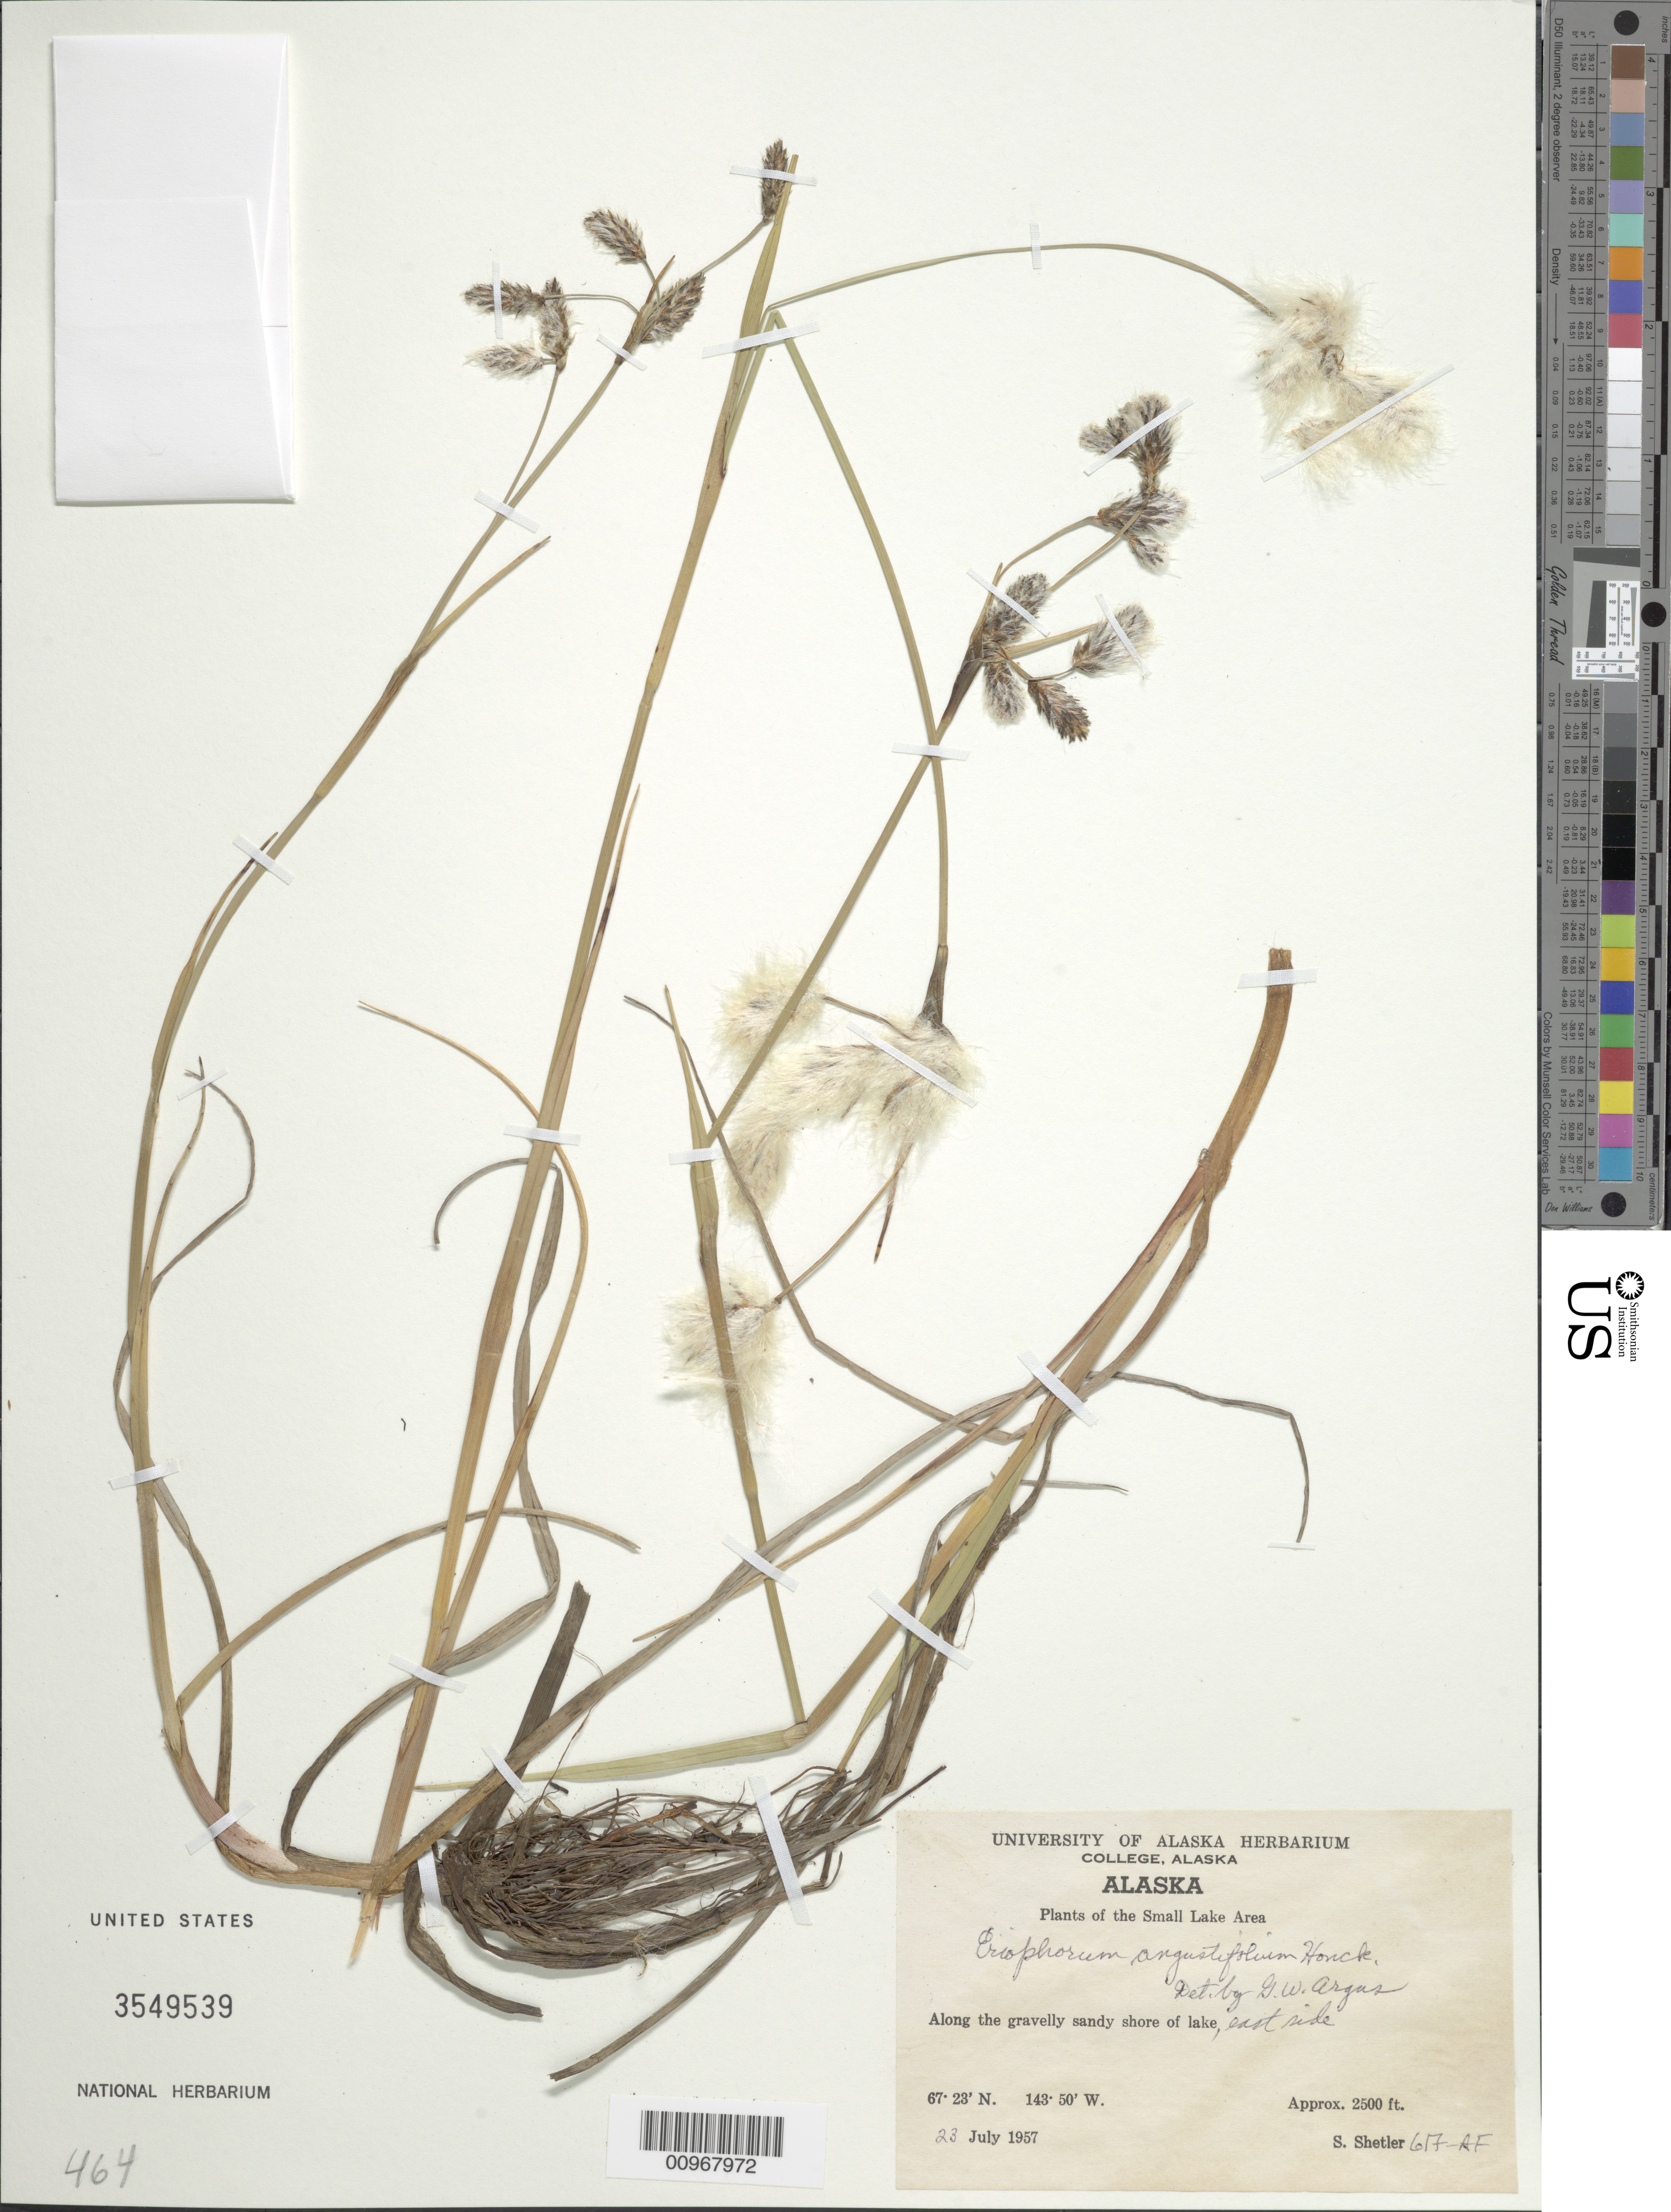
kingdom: Plantae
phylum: Tracheophyta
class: Liliopsida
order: Poales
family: Cyperaceae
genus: Eriophorum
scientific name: Eriophorum angustifolium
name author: Honck.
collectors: S. Shetler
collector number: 617-AF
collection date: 1957-07-23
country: United States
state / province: Alaska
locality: The Small Lake Area, Along the gravelly sandy shore of lake, east side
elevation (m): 762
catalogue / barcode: US 3549539